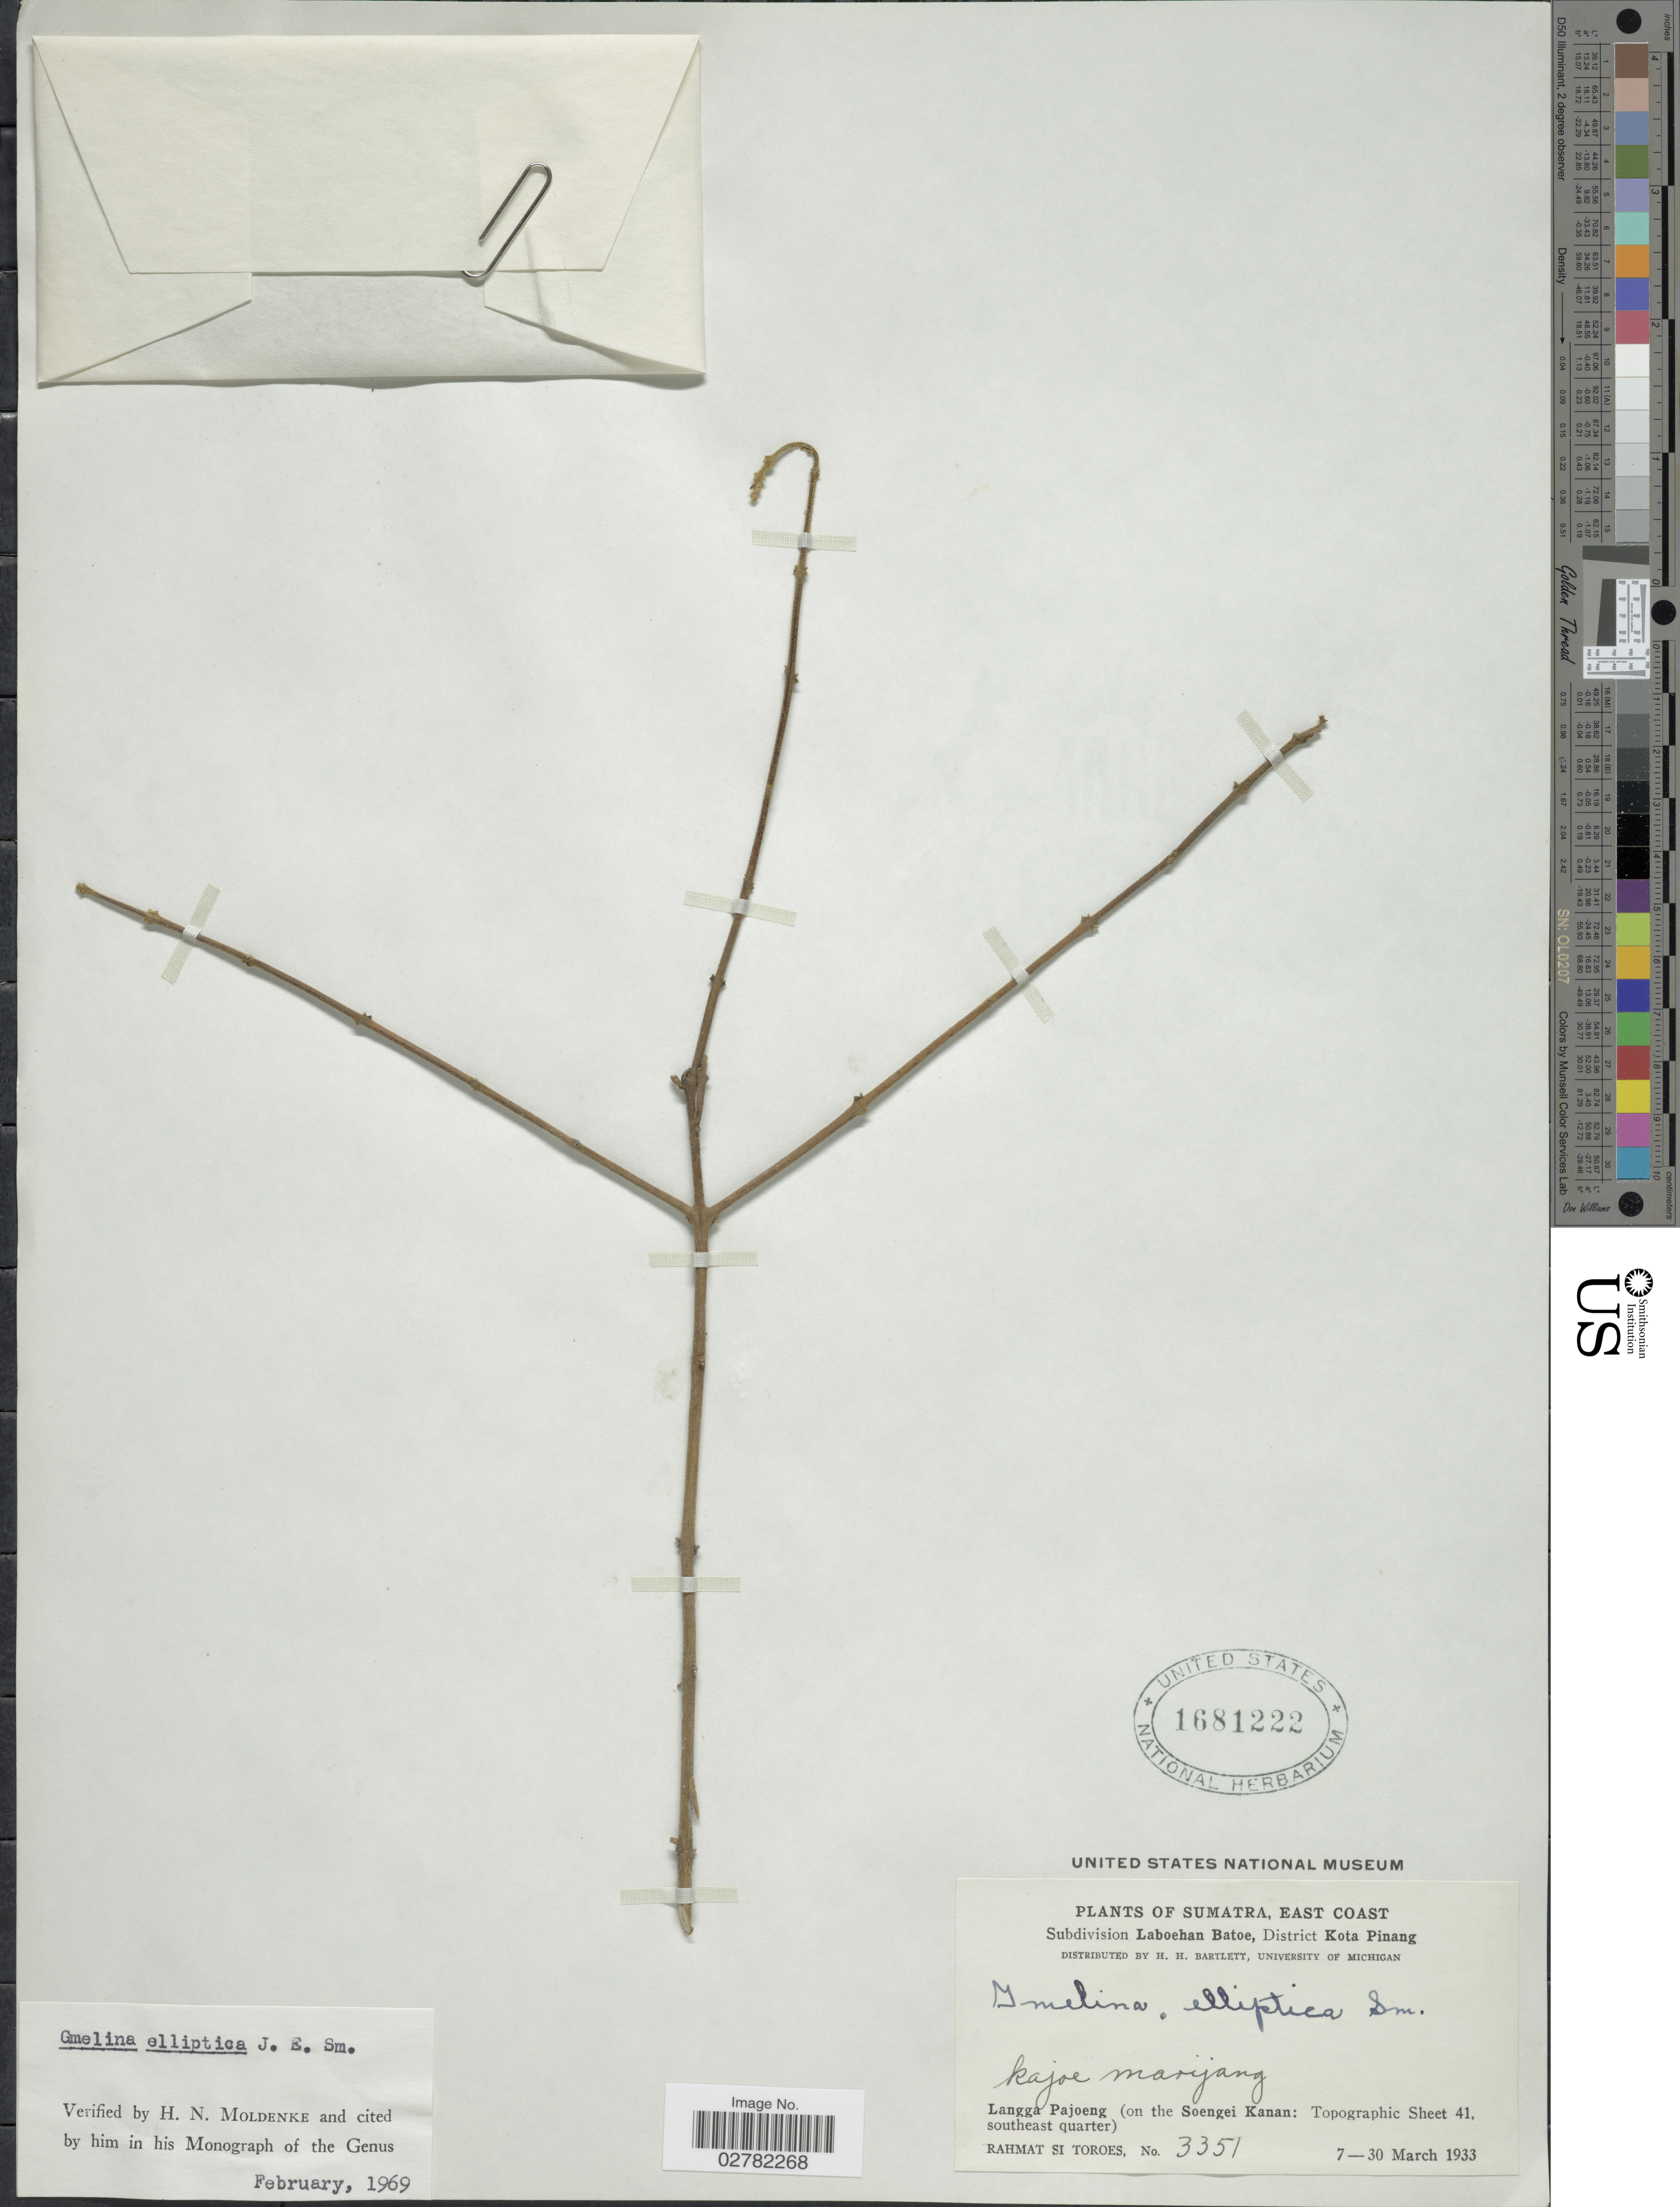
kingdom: Plantae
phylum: Tracheophyta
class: Magnoliopsida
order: Lamiales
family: Lamiaceae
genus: Gmelina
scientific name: Gmelina elliptica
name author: Sm.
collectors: Rahmat Si Boeea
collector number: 3351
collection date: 1933-03-07/1933-03-30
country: Indonesia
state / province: Sumatra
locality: East Coast. Subdivision Laboehan Batoe, District Kota Pinang. Langga Pajoeng (on the Soengei Kanan; Topographic Sheet 41, southeast quarter).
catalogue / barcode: US 1681222